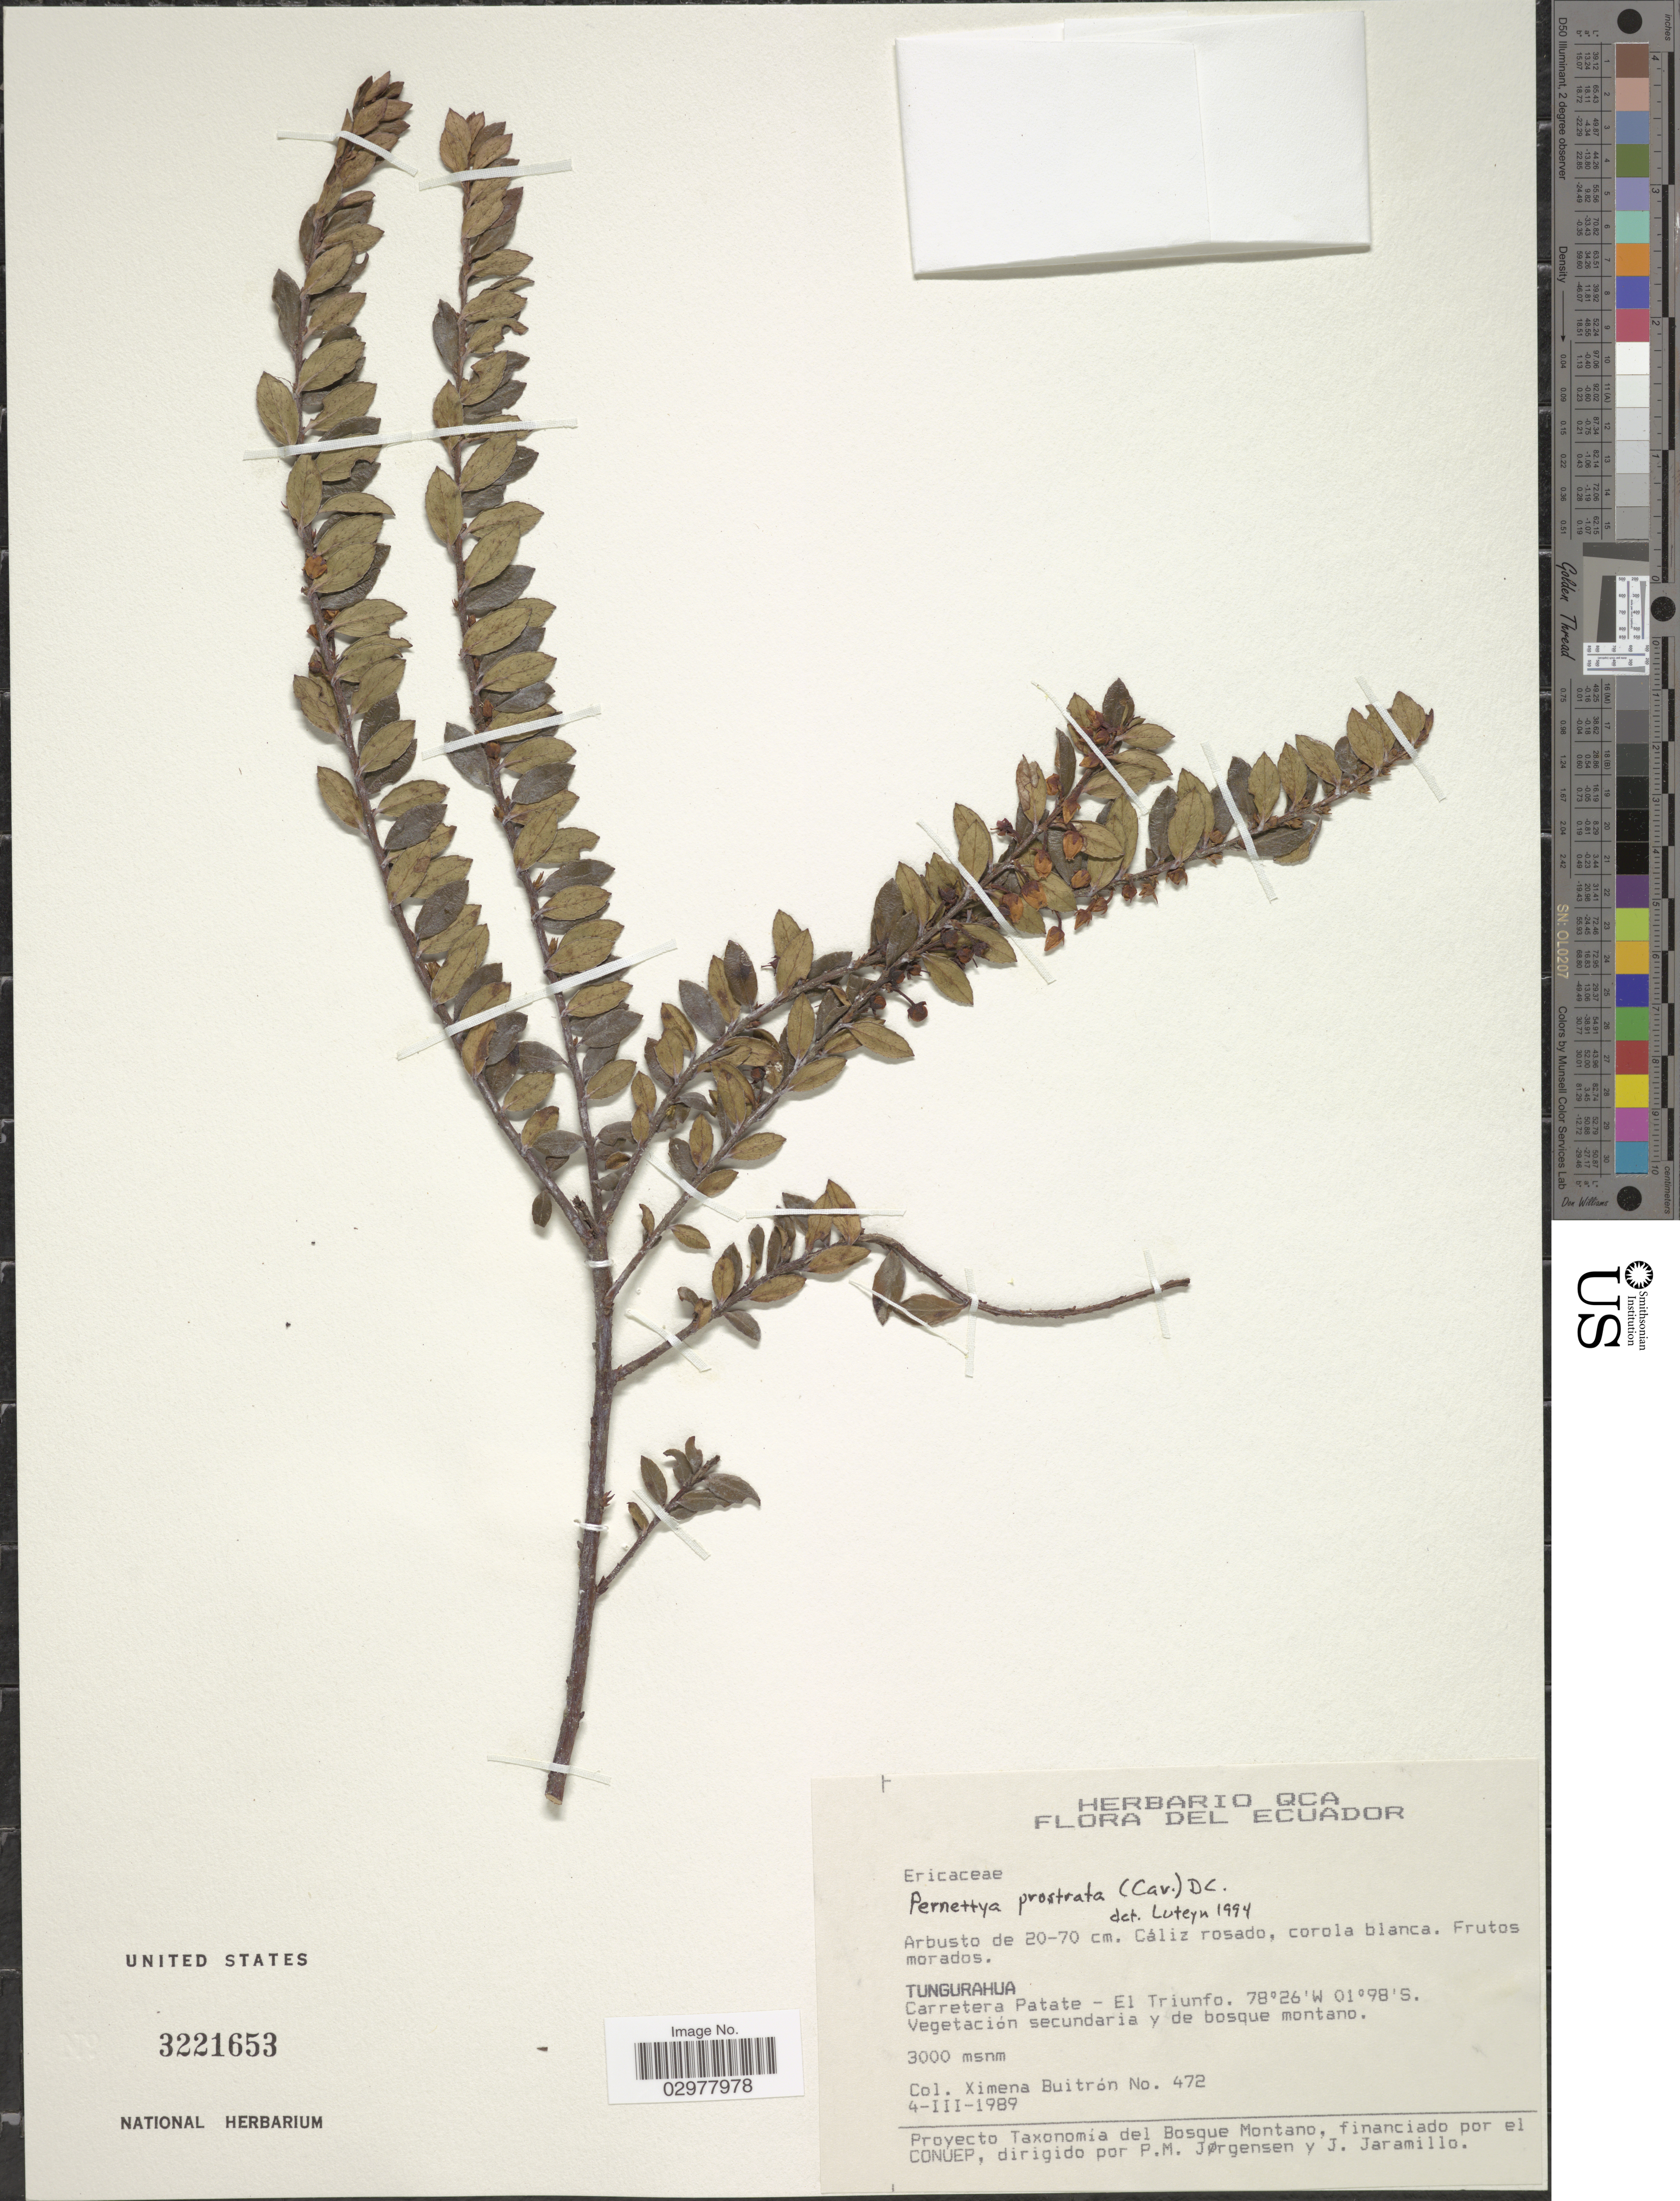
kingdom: Plantae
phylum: Tracheophyta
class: Magnoliopsida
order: Ericales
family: Ericaceae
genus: Pernettya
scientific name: Pernettya prostrata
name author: (Cav.) DC.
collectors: X. Buitrón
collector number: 472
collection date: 1989-03-04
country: Ecuador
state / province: Tungurahua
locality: Carretera Patate - El Triunfo.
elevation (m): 3000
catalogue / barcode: US 3221653